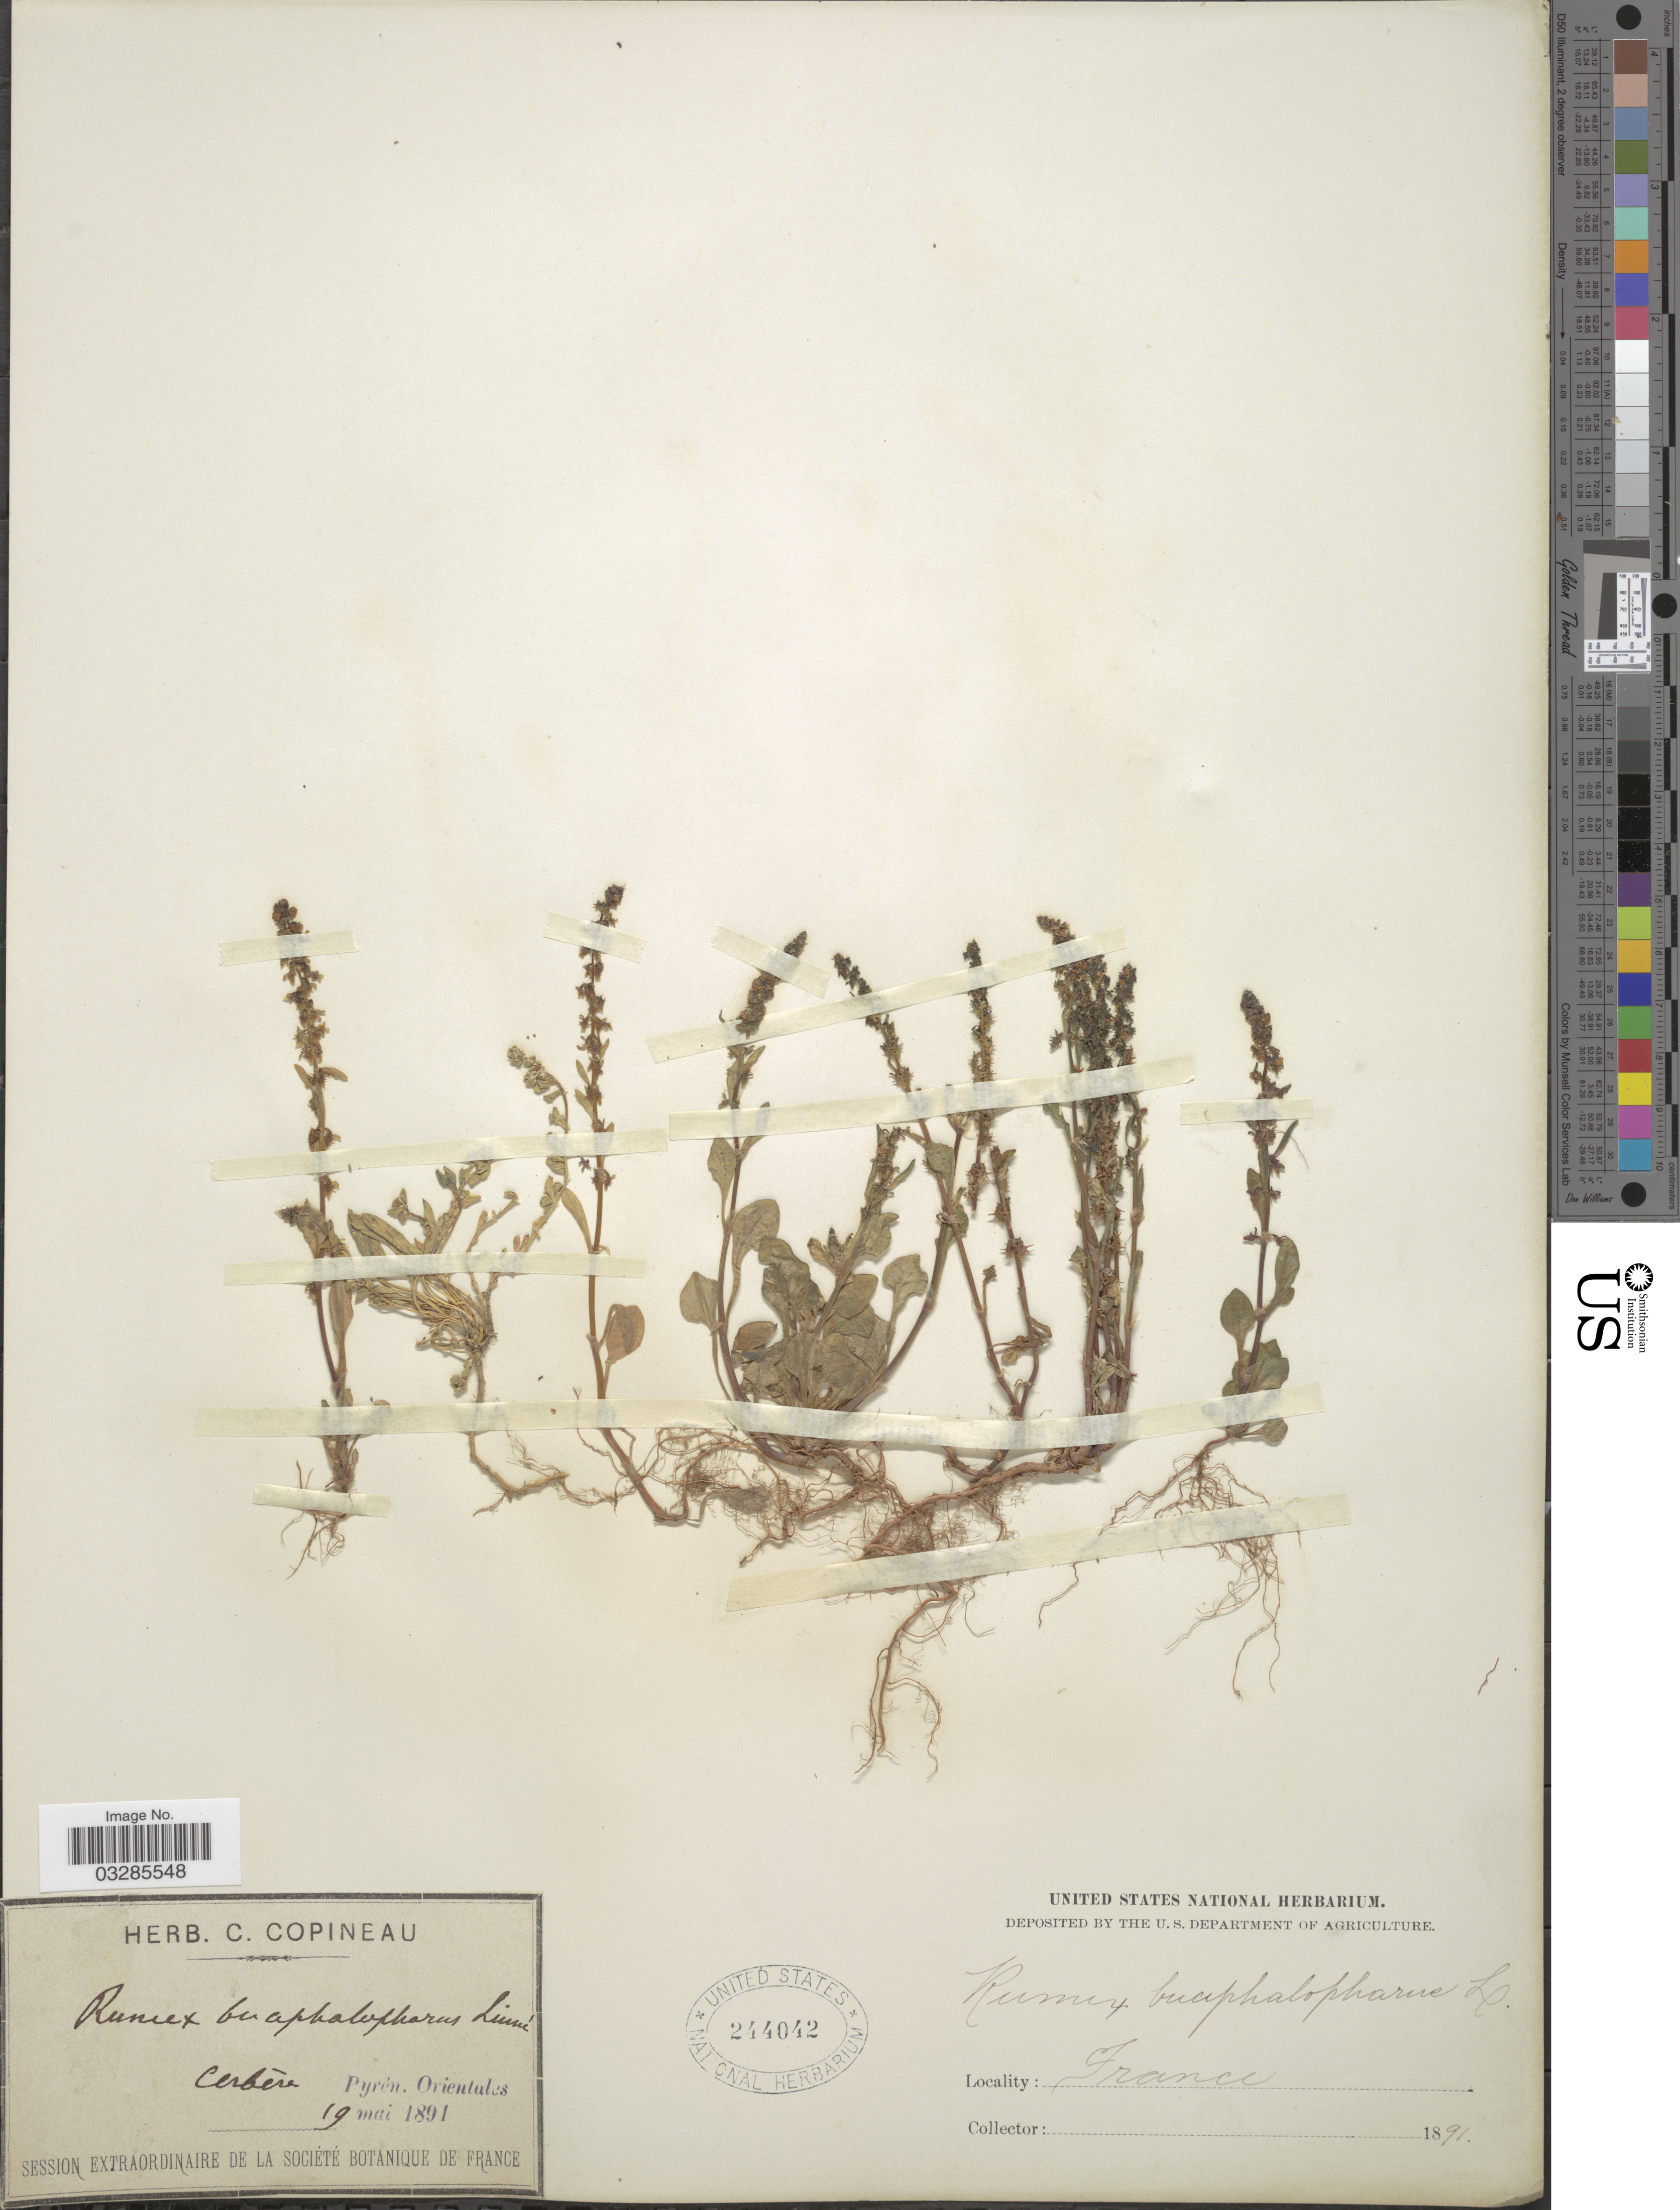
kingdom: Plantae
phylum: Tracheophyta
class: Magnoliopsida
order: Caryophyllales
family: Polygonaceae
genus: Rumex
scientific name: Rumex bucephalophorus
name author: L.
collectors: ex herb. C. Copineau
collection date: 1891-05-19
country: France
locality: Cerbère. Pyrén. Orientales.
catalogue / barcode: US 244042